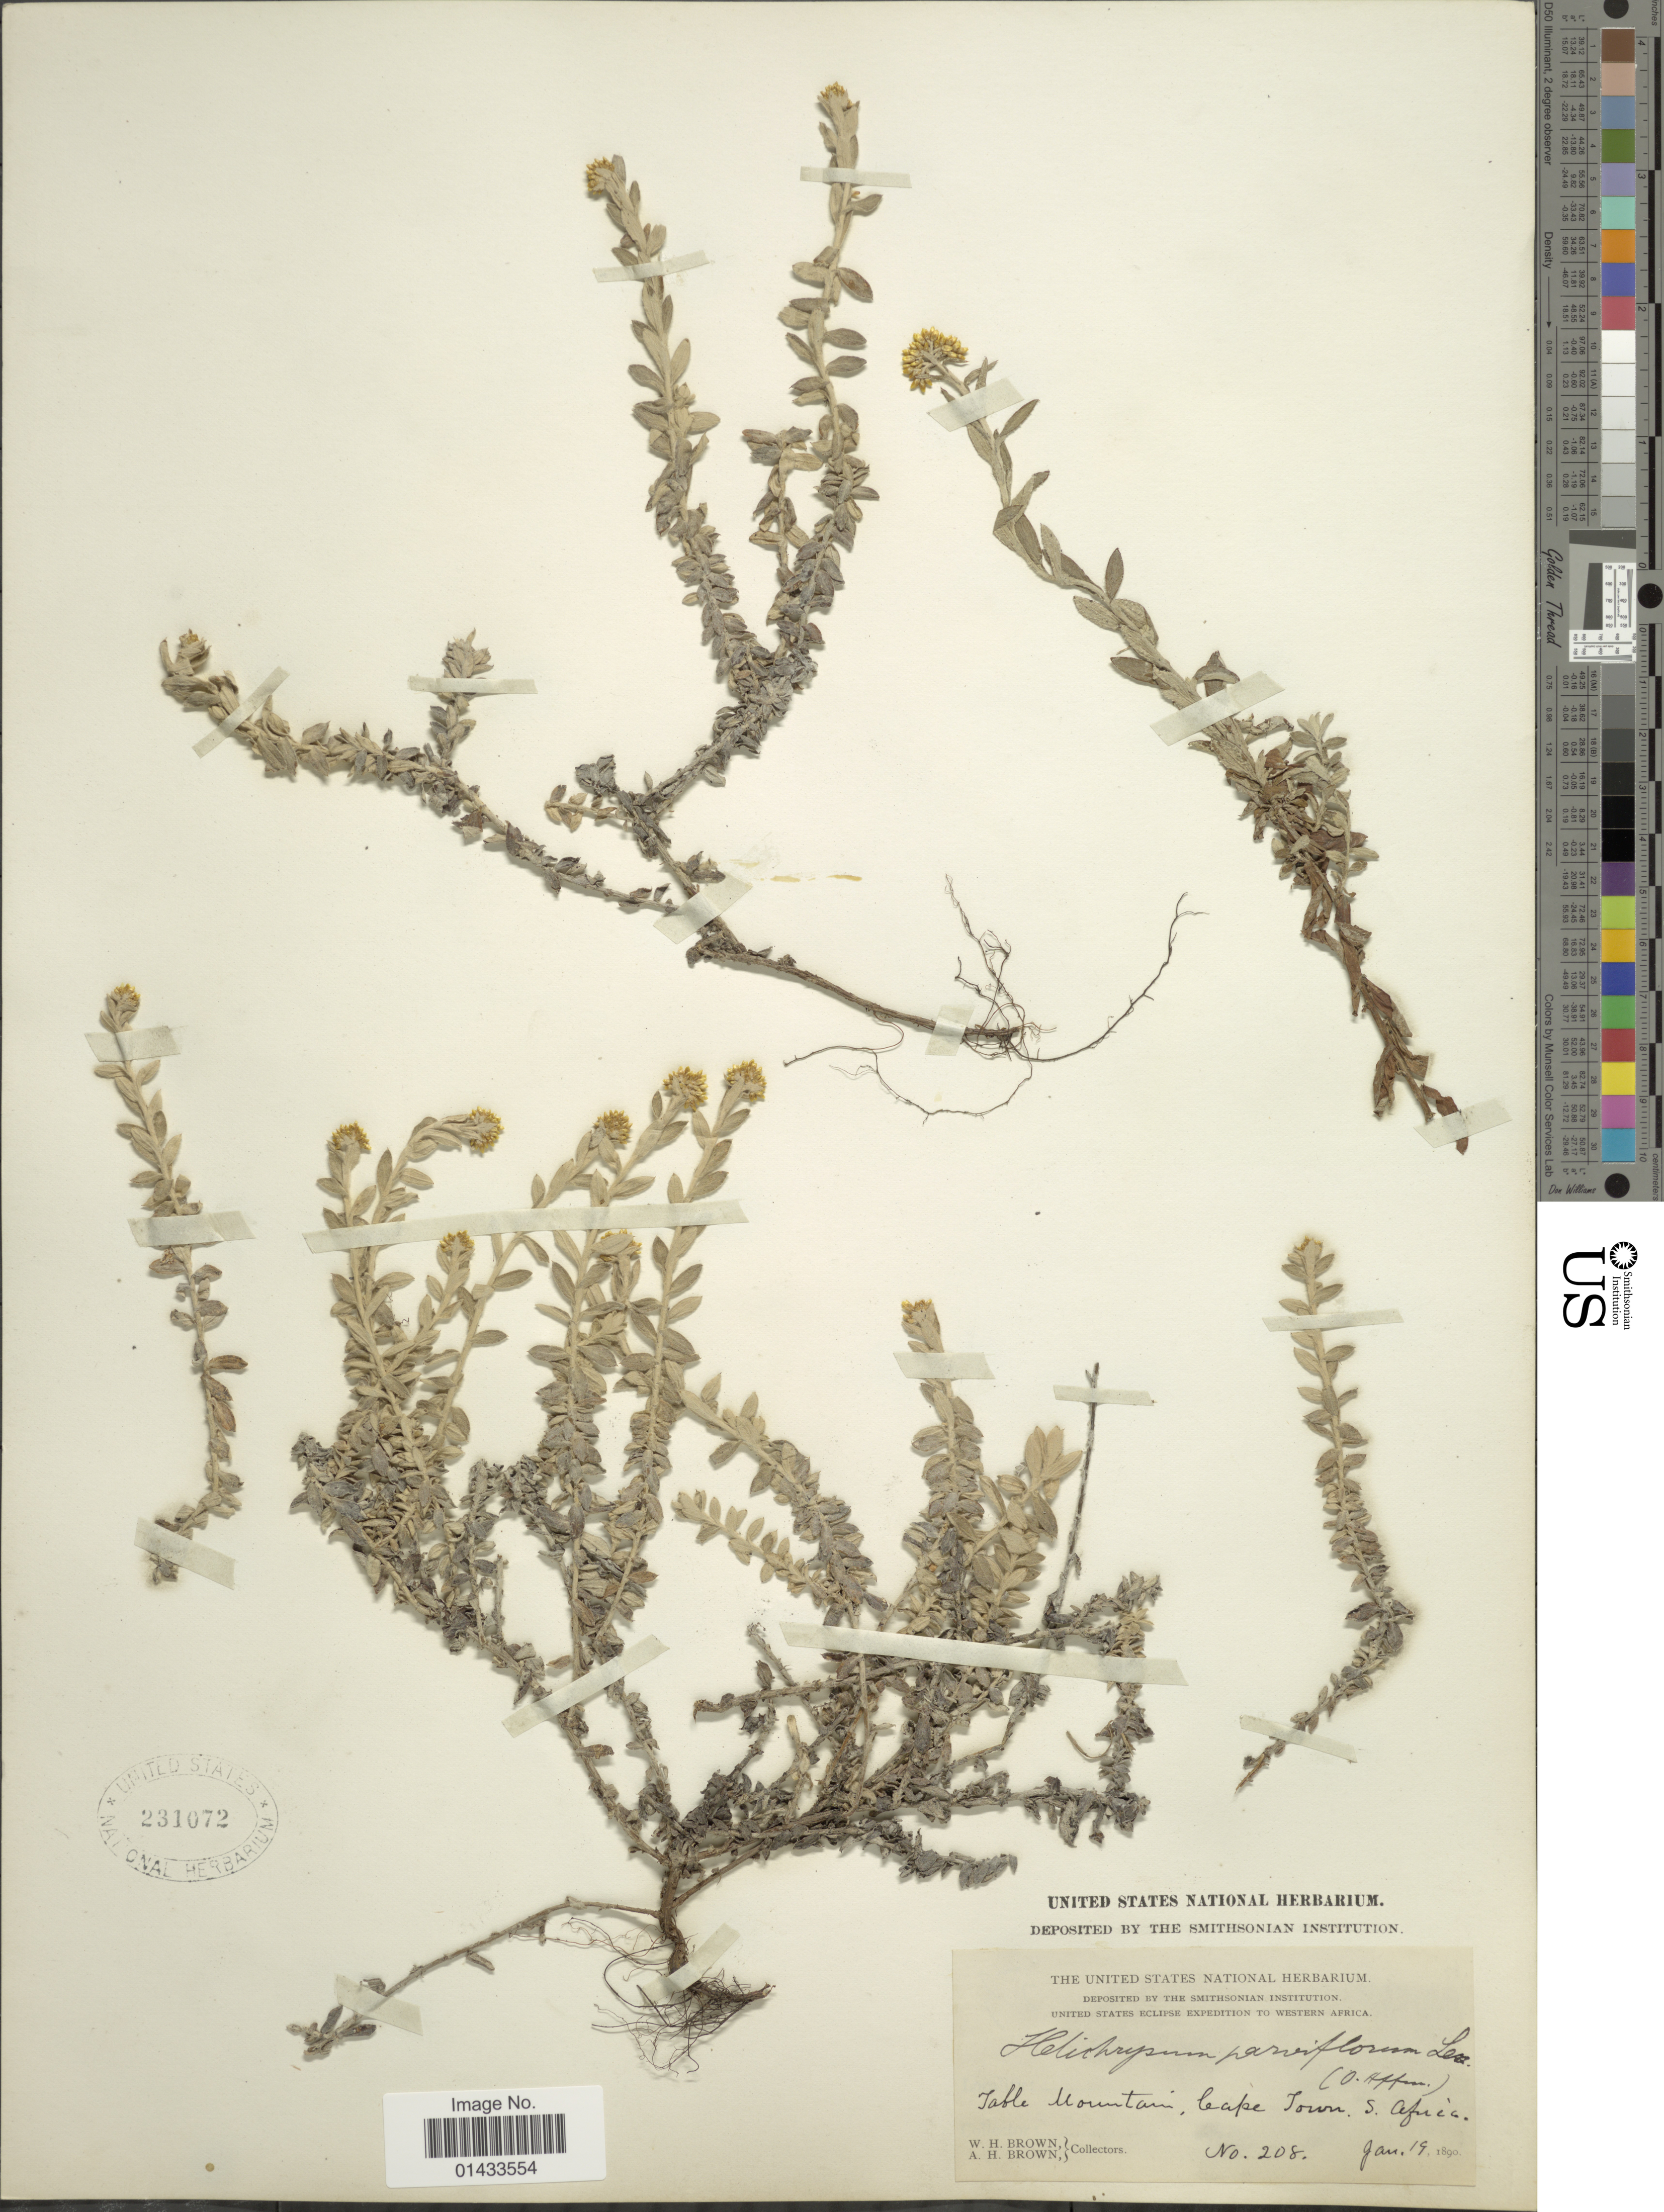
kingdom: Plantae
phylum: Tracheophyta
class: Magnoliopsida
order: Asterales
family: Asteraceae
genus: Helichrysum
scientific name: Helichrysum parviflorum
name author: (Lam.) DC.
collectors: W. H. Brown & A. H. Brown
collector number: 208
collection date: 1890-01-19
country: South Africa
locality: Table Mountain, Cape Town, S. Africa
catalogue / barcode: US 231072